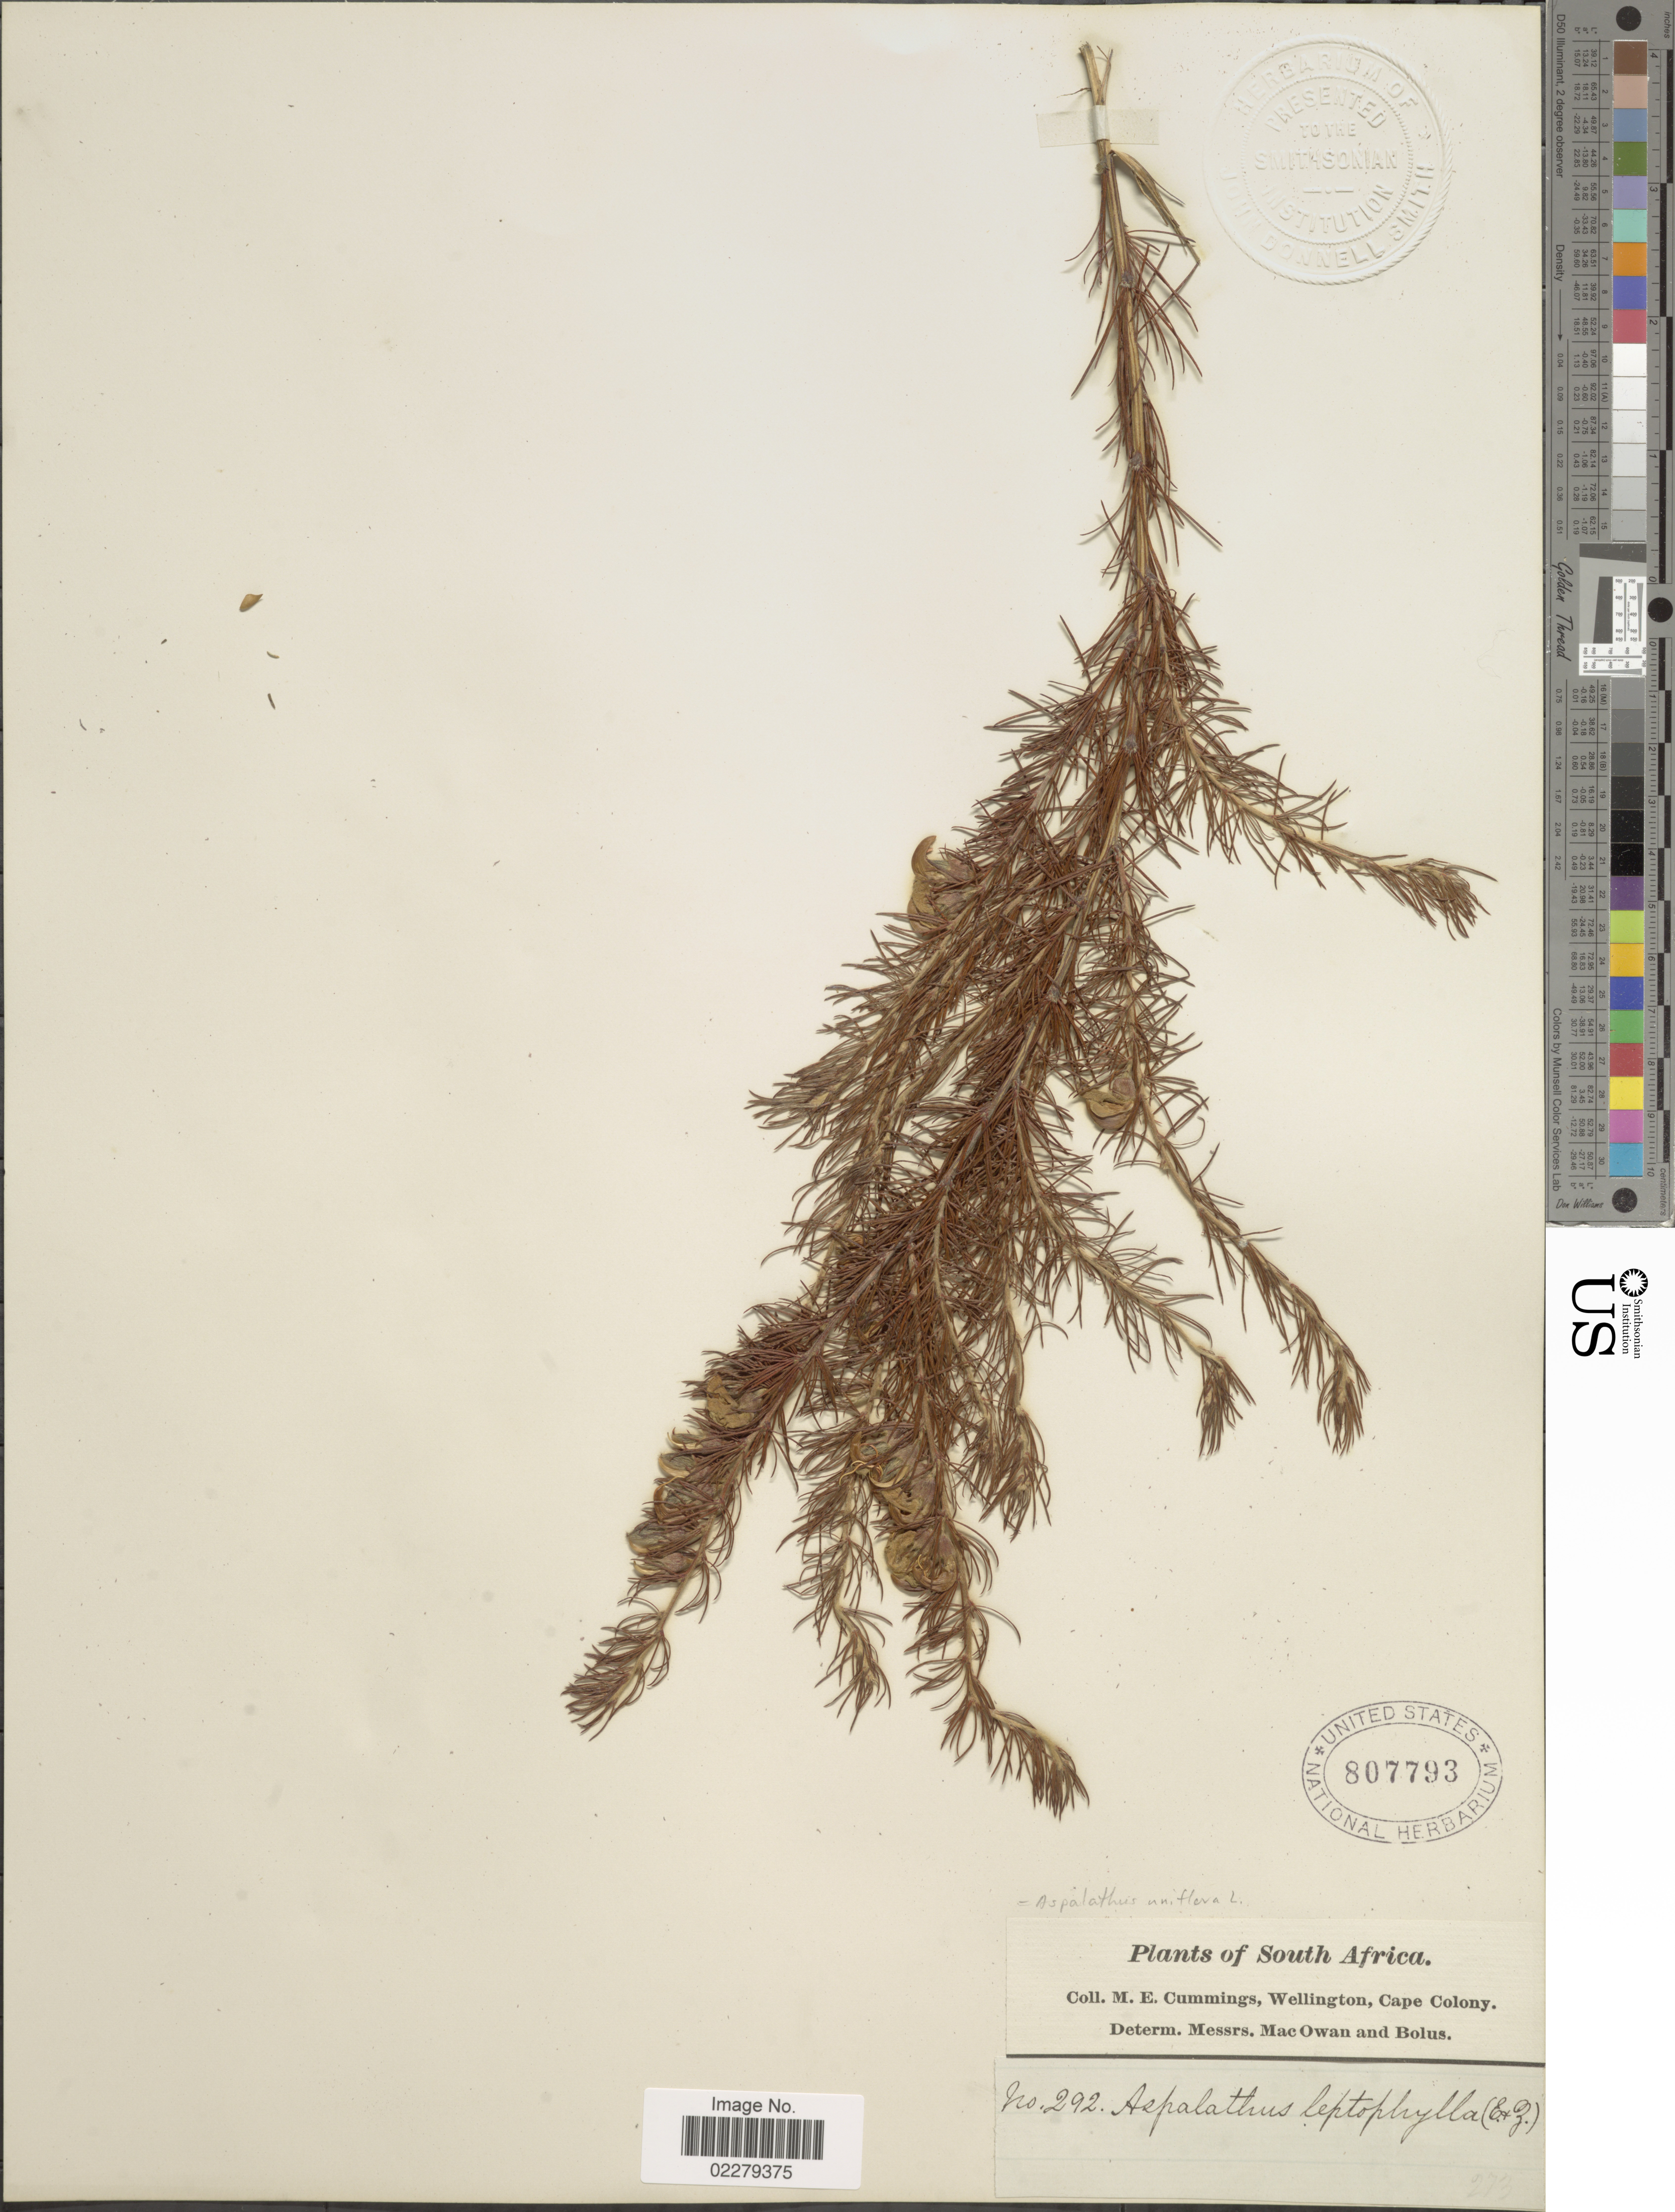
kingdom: Plantae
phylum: Tracheophyta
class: Magnoliopsida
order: Fabales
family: Fabaceae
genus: Aspalathus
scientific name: Aspalathus uniflora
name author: Eckl. & Zeyh.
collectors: M. E. Cummings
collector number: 292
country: South Africa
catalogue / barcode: US 807793